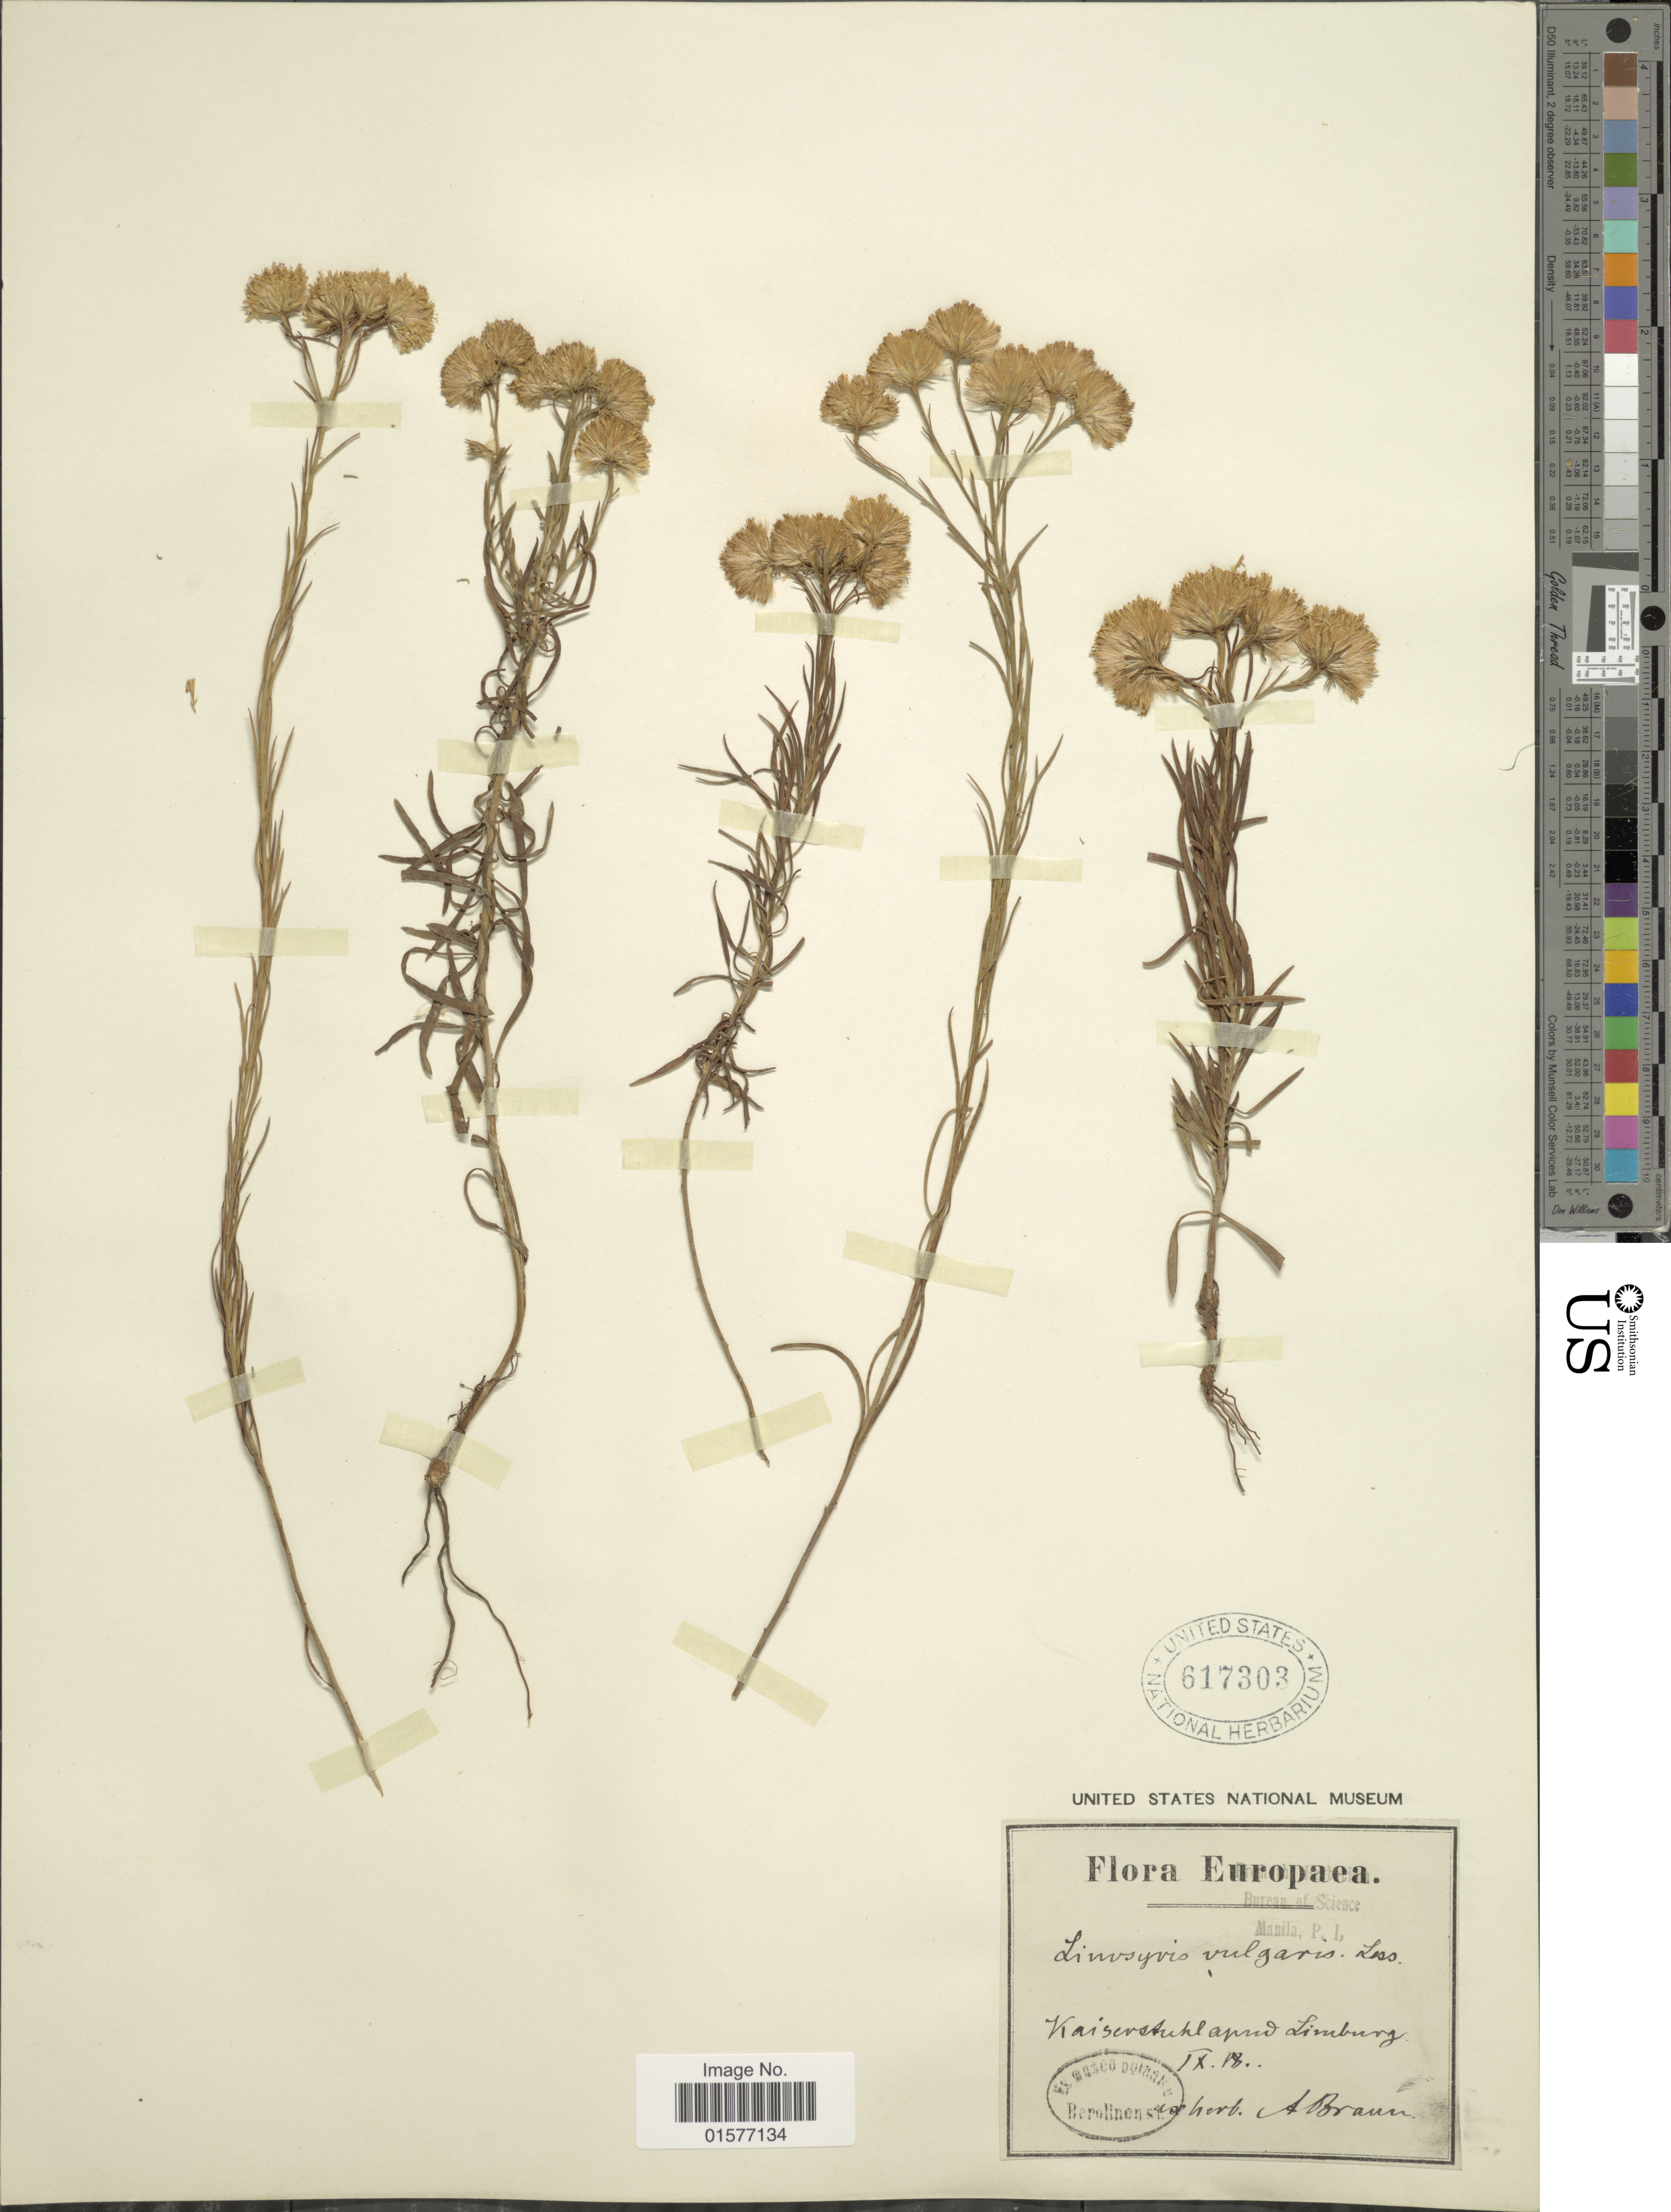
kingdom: Plantae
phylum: Tracheophyta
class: Magnoliopsida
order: Asterales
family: Asteraceae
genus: Linosyris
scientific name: Linosyris vulgaris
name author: Cass. ex Less.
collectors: ex herb. A. Braun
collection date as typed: Transcribed d/m/y: /9/18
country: French Southern Territories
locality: Kaisertuchlapw Limburg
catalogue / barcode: US 617303